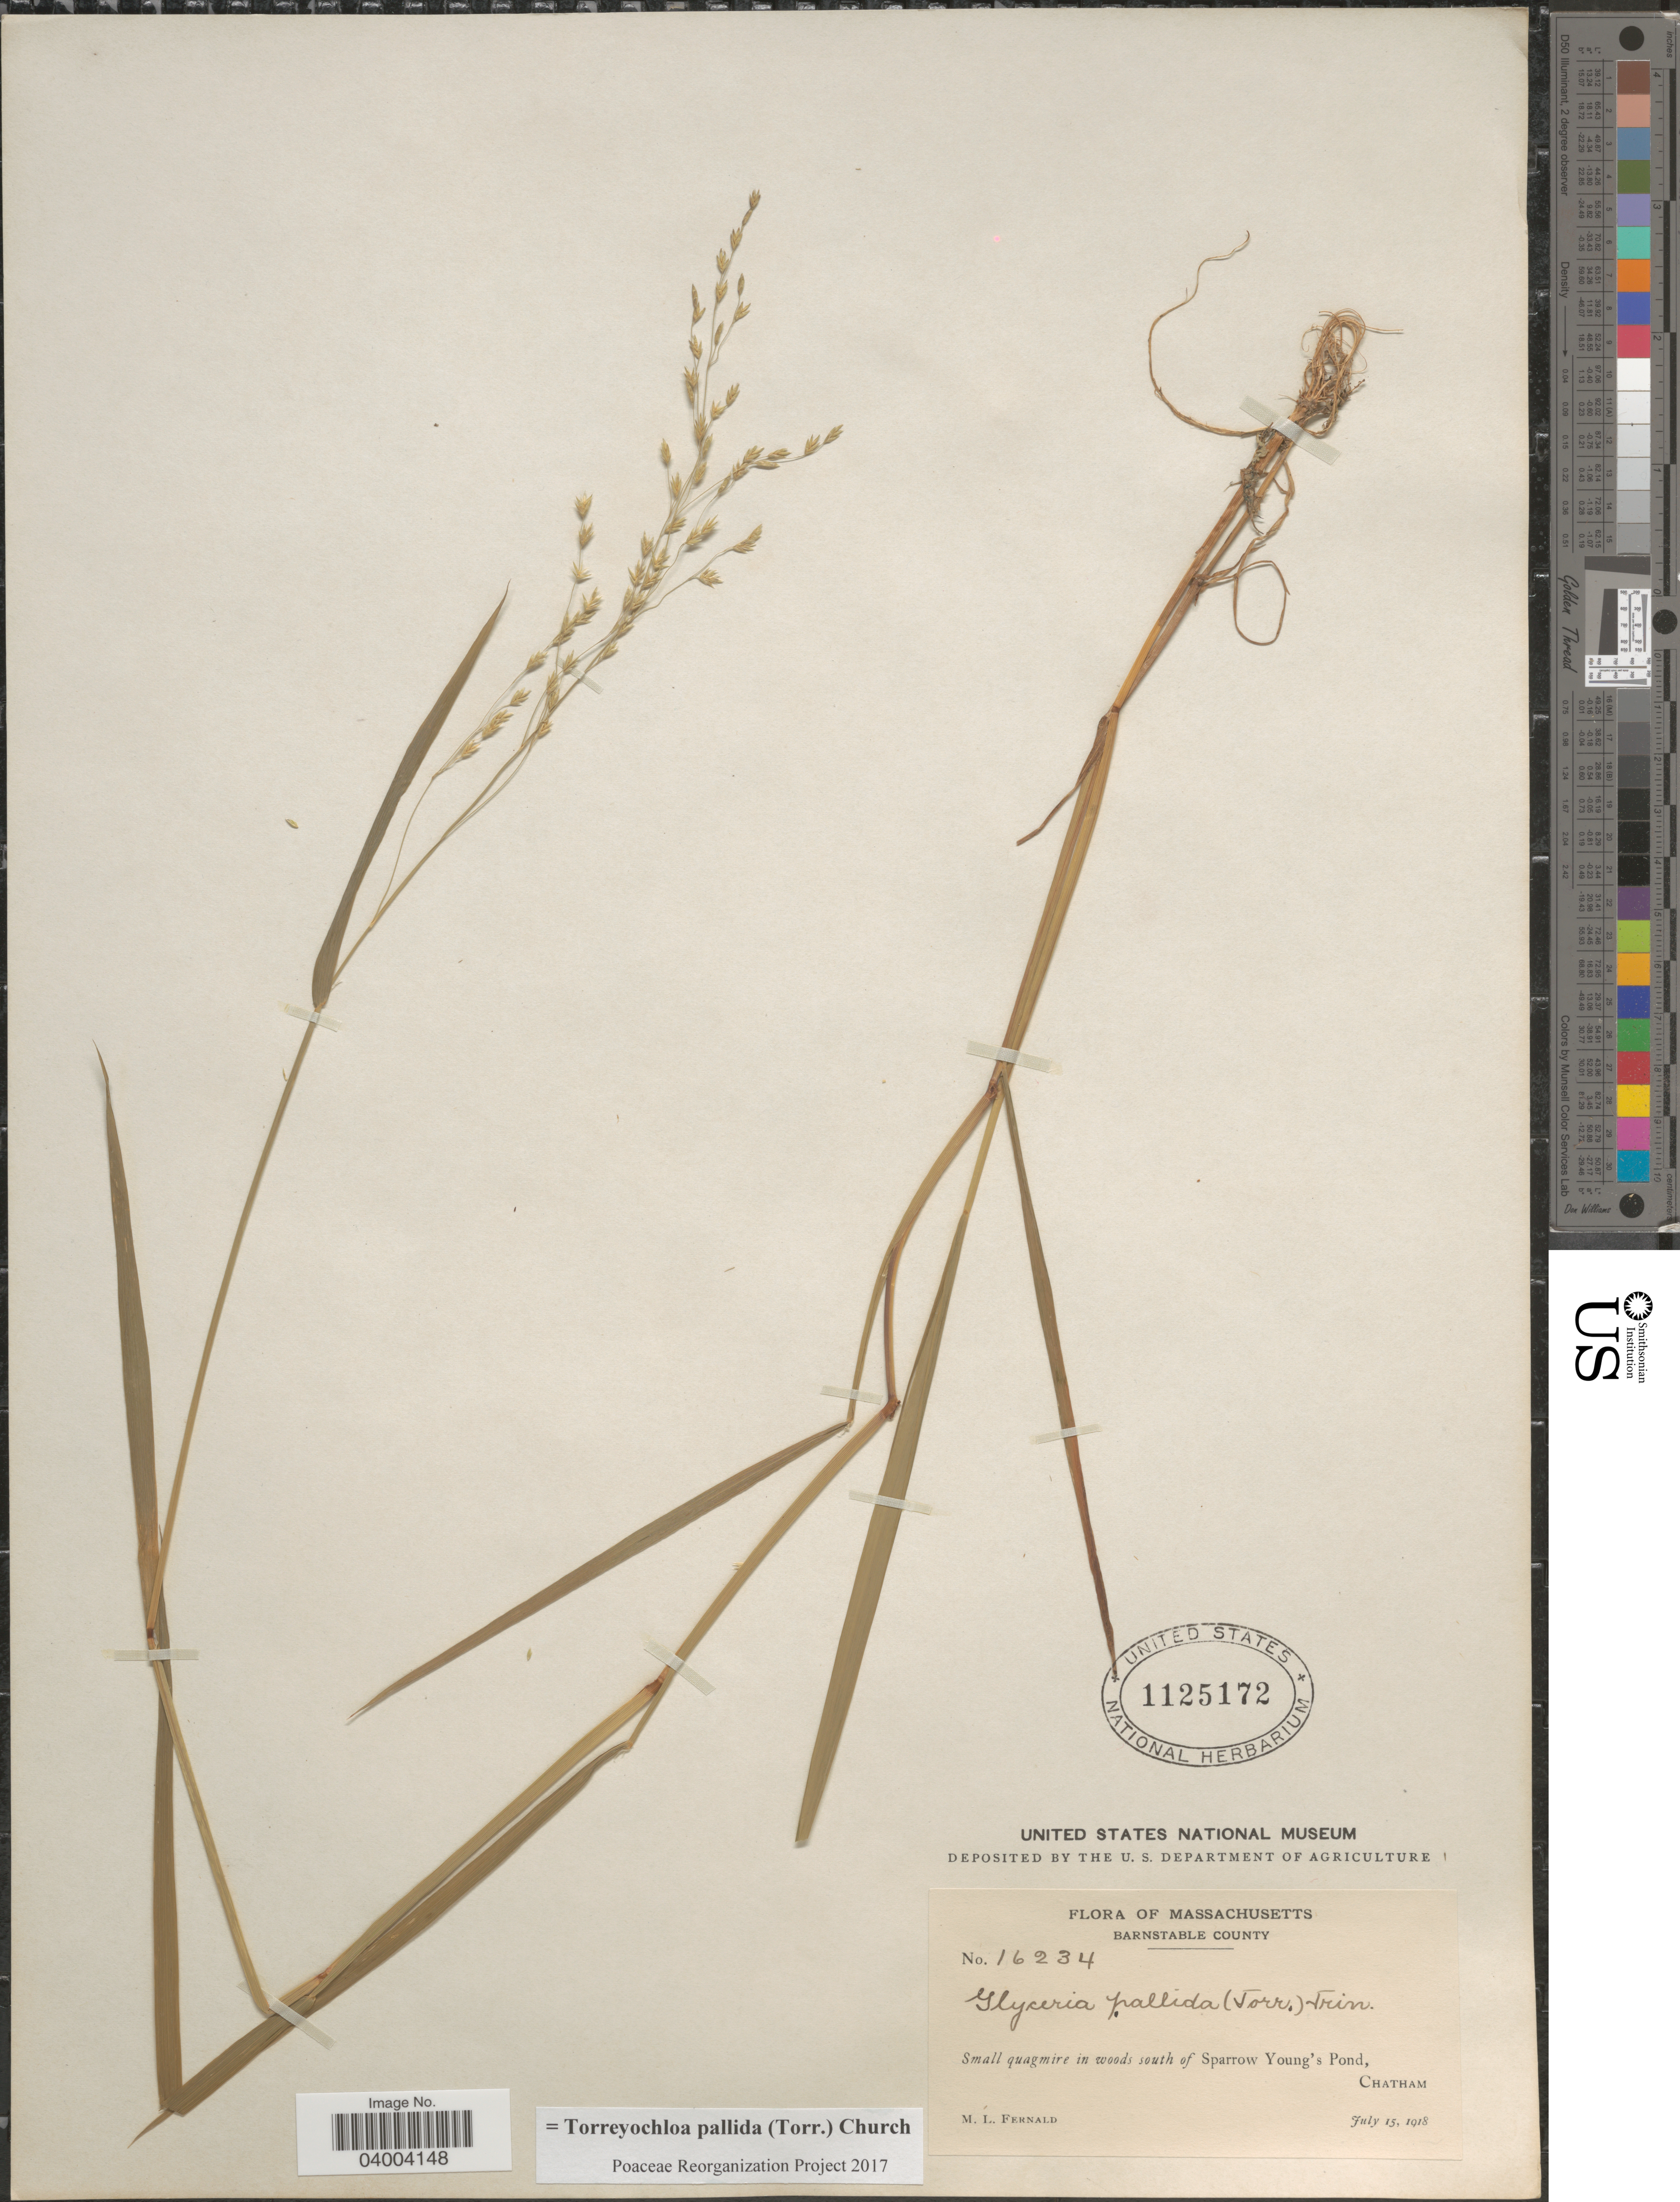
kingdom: Plantae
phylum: Tracheophyta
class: Liliopsida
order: Poales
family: Poaceae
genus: Torreyochloa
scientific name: Torreyochloa pallida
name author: (Torr.) G.L. Church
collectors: M. L. Fernald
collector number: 16234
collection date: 1918-07-15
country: United States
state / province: Massachusetts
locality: Barnstable County. In woods south of Sparrow Young's Pond, Chatham.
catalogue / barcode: US 1125172